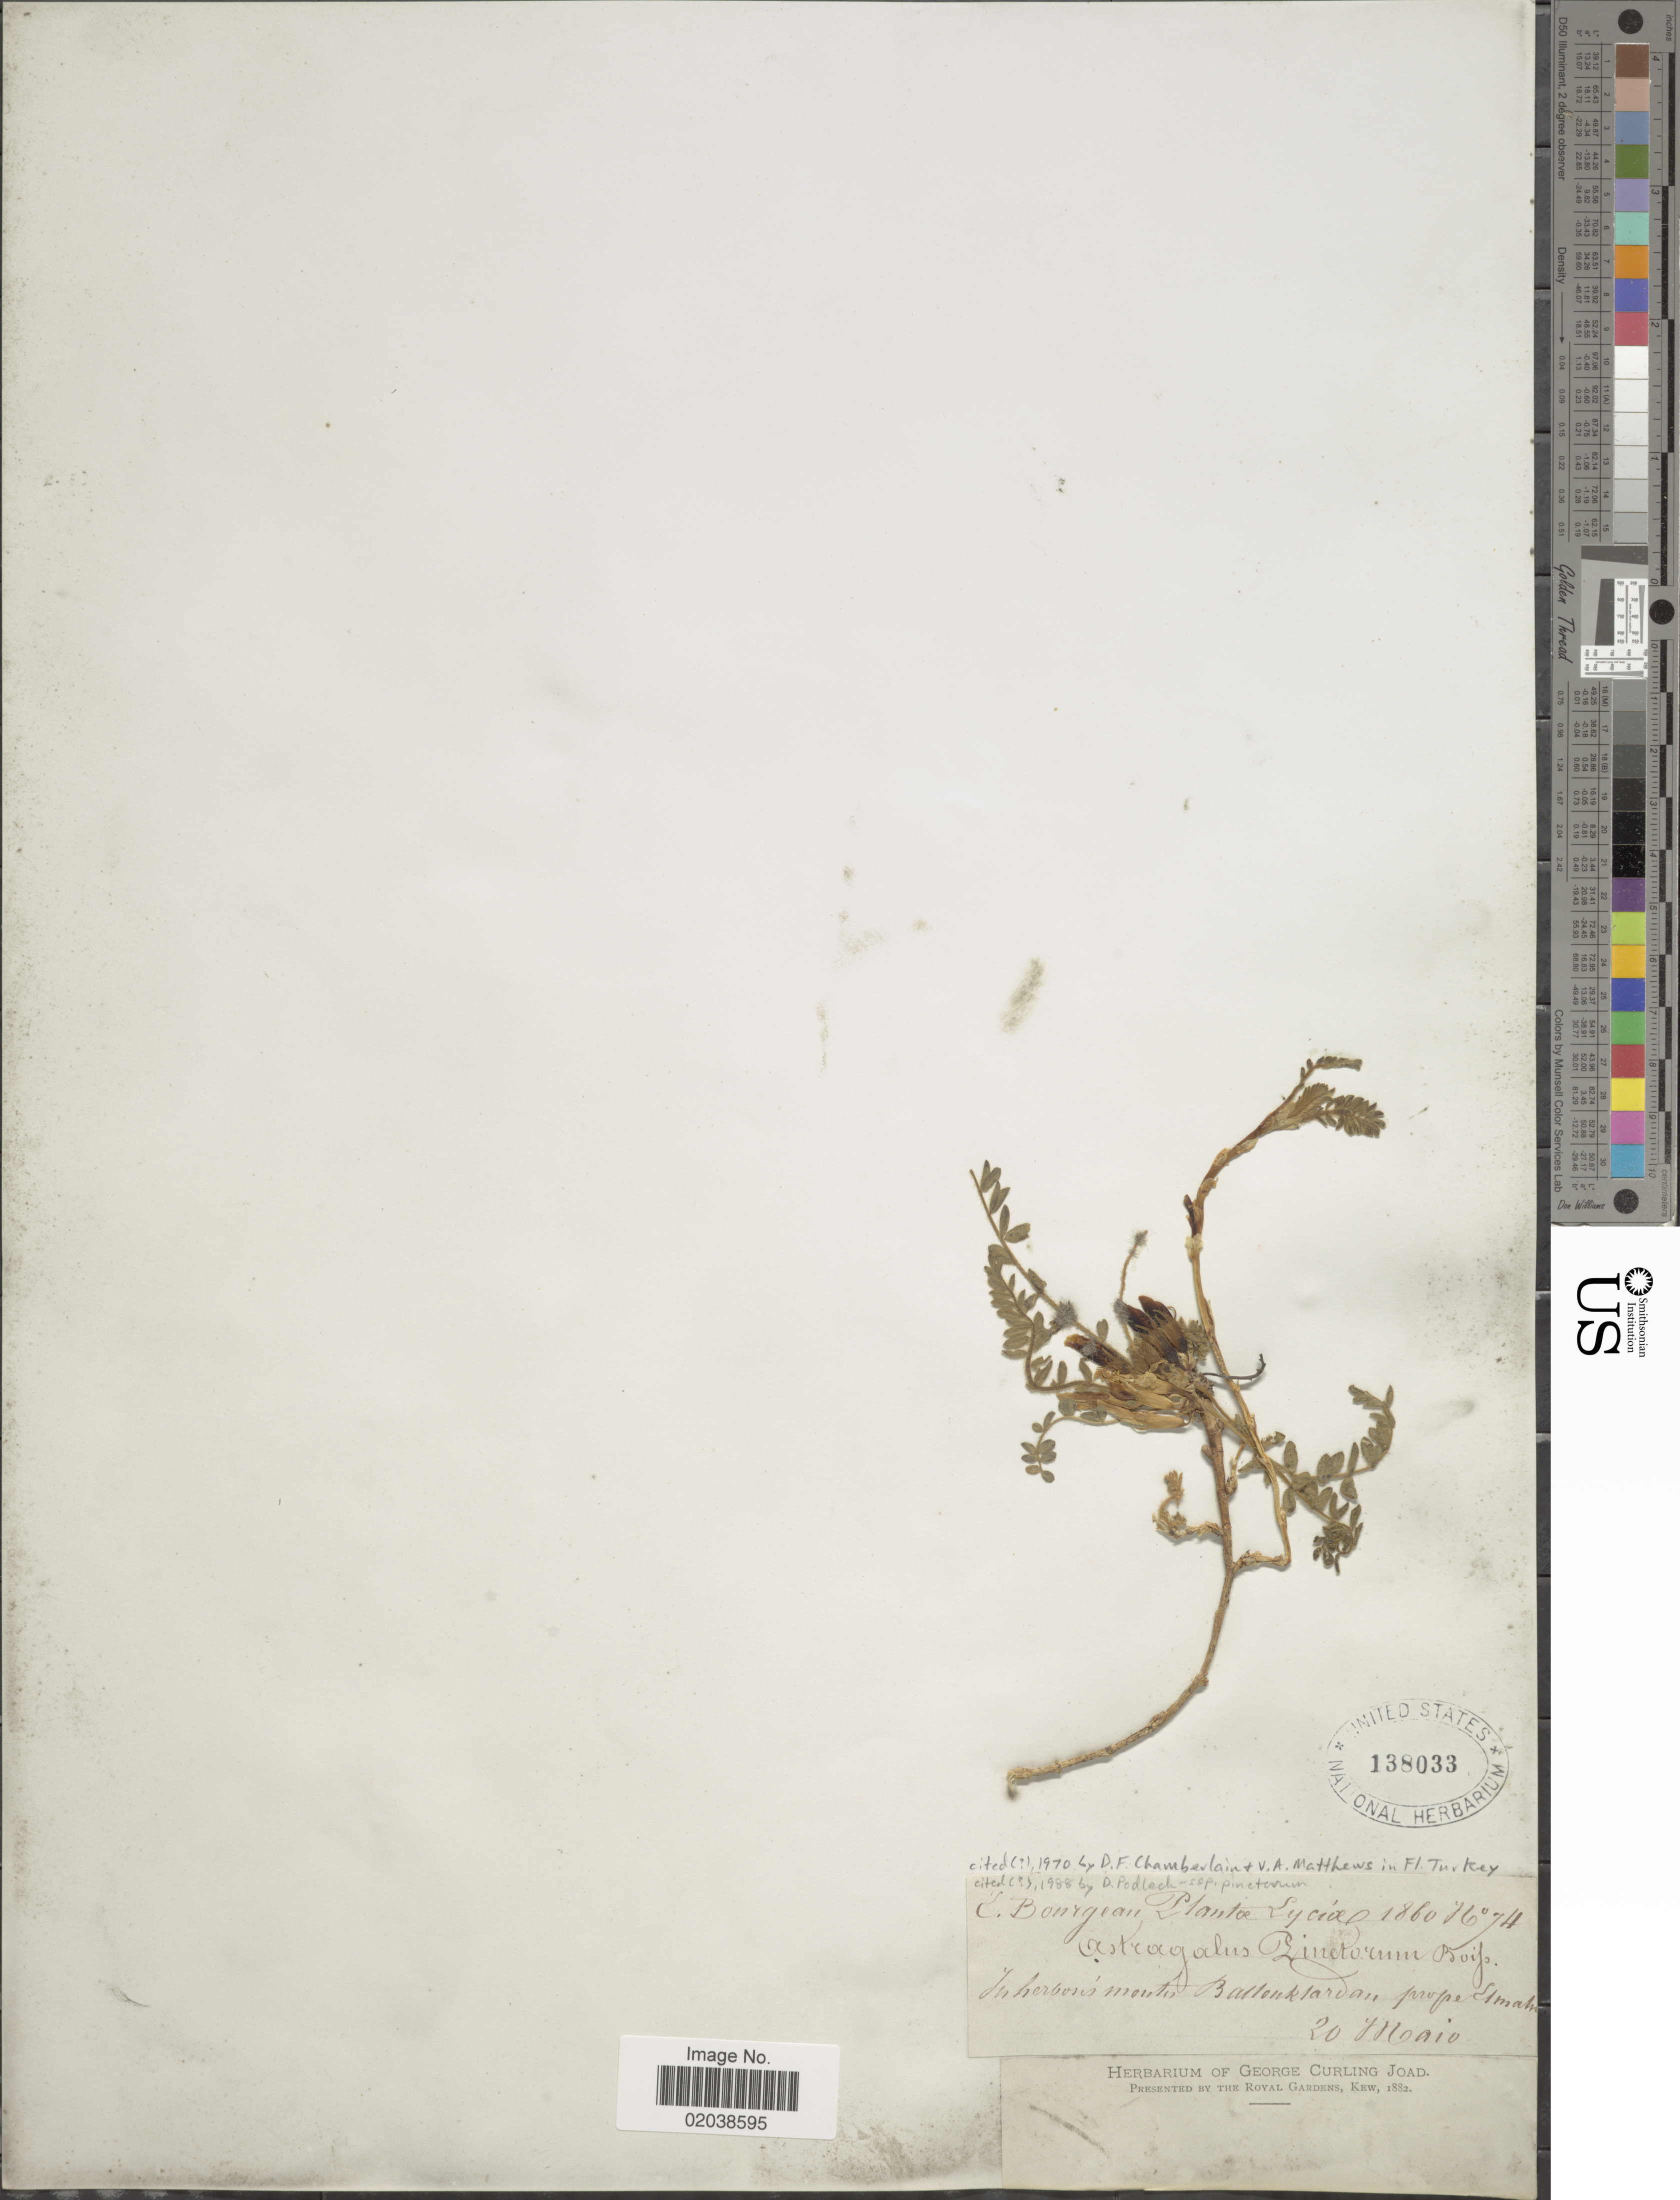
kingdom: Plantae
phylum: Tracheophyta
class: Magnoliopsida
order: Fabales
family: Fabaceae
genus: Astragalus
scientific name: Astragalus pinetorum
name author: Boiss.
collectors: E. Bourgeau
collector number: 76*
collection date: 1860-05-20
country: Turkey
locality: Lyciae. In herbosis montis Ballonklardan, prope Elmalu.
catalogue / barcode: US 138033